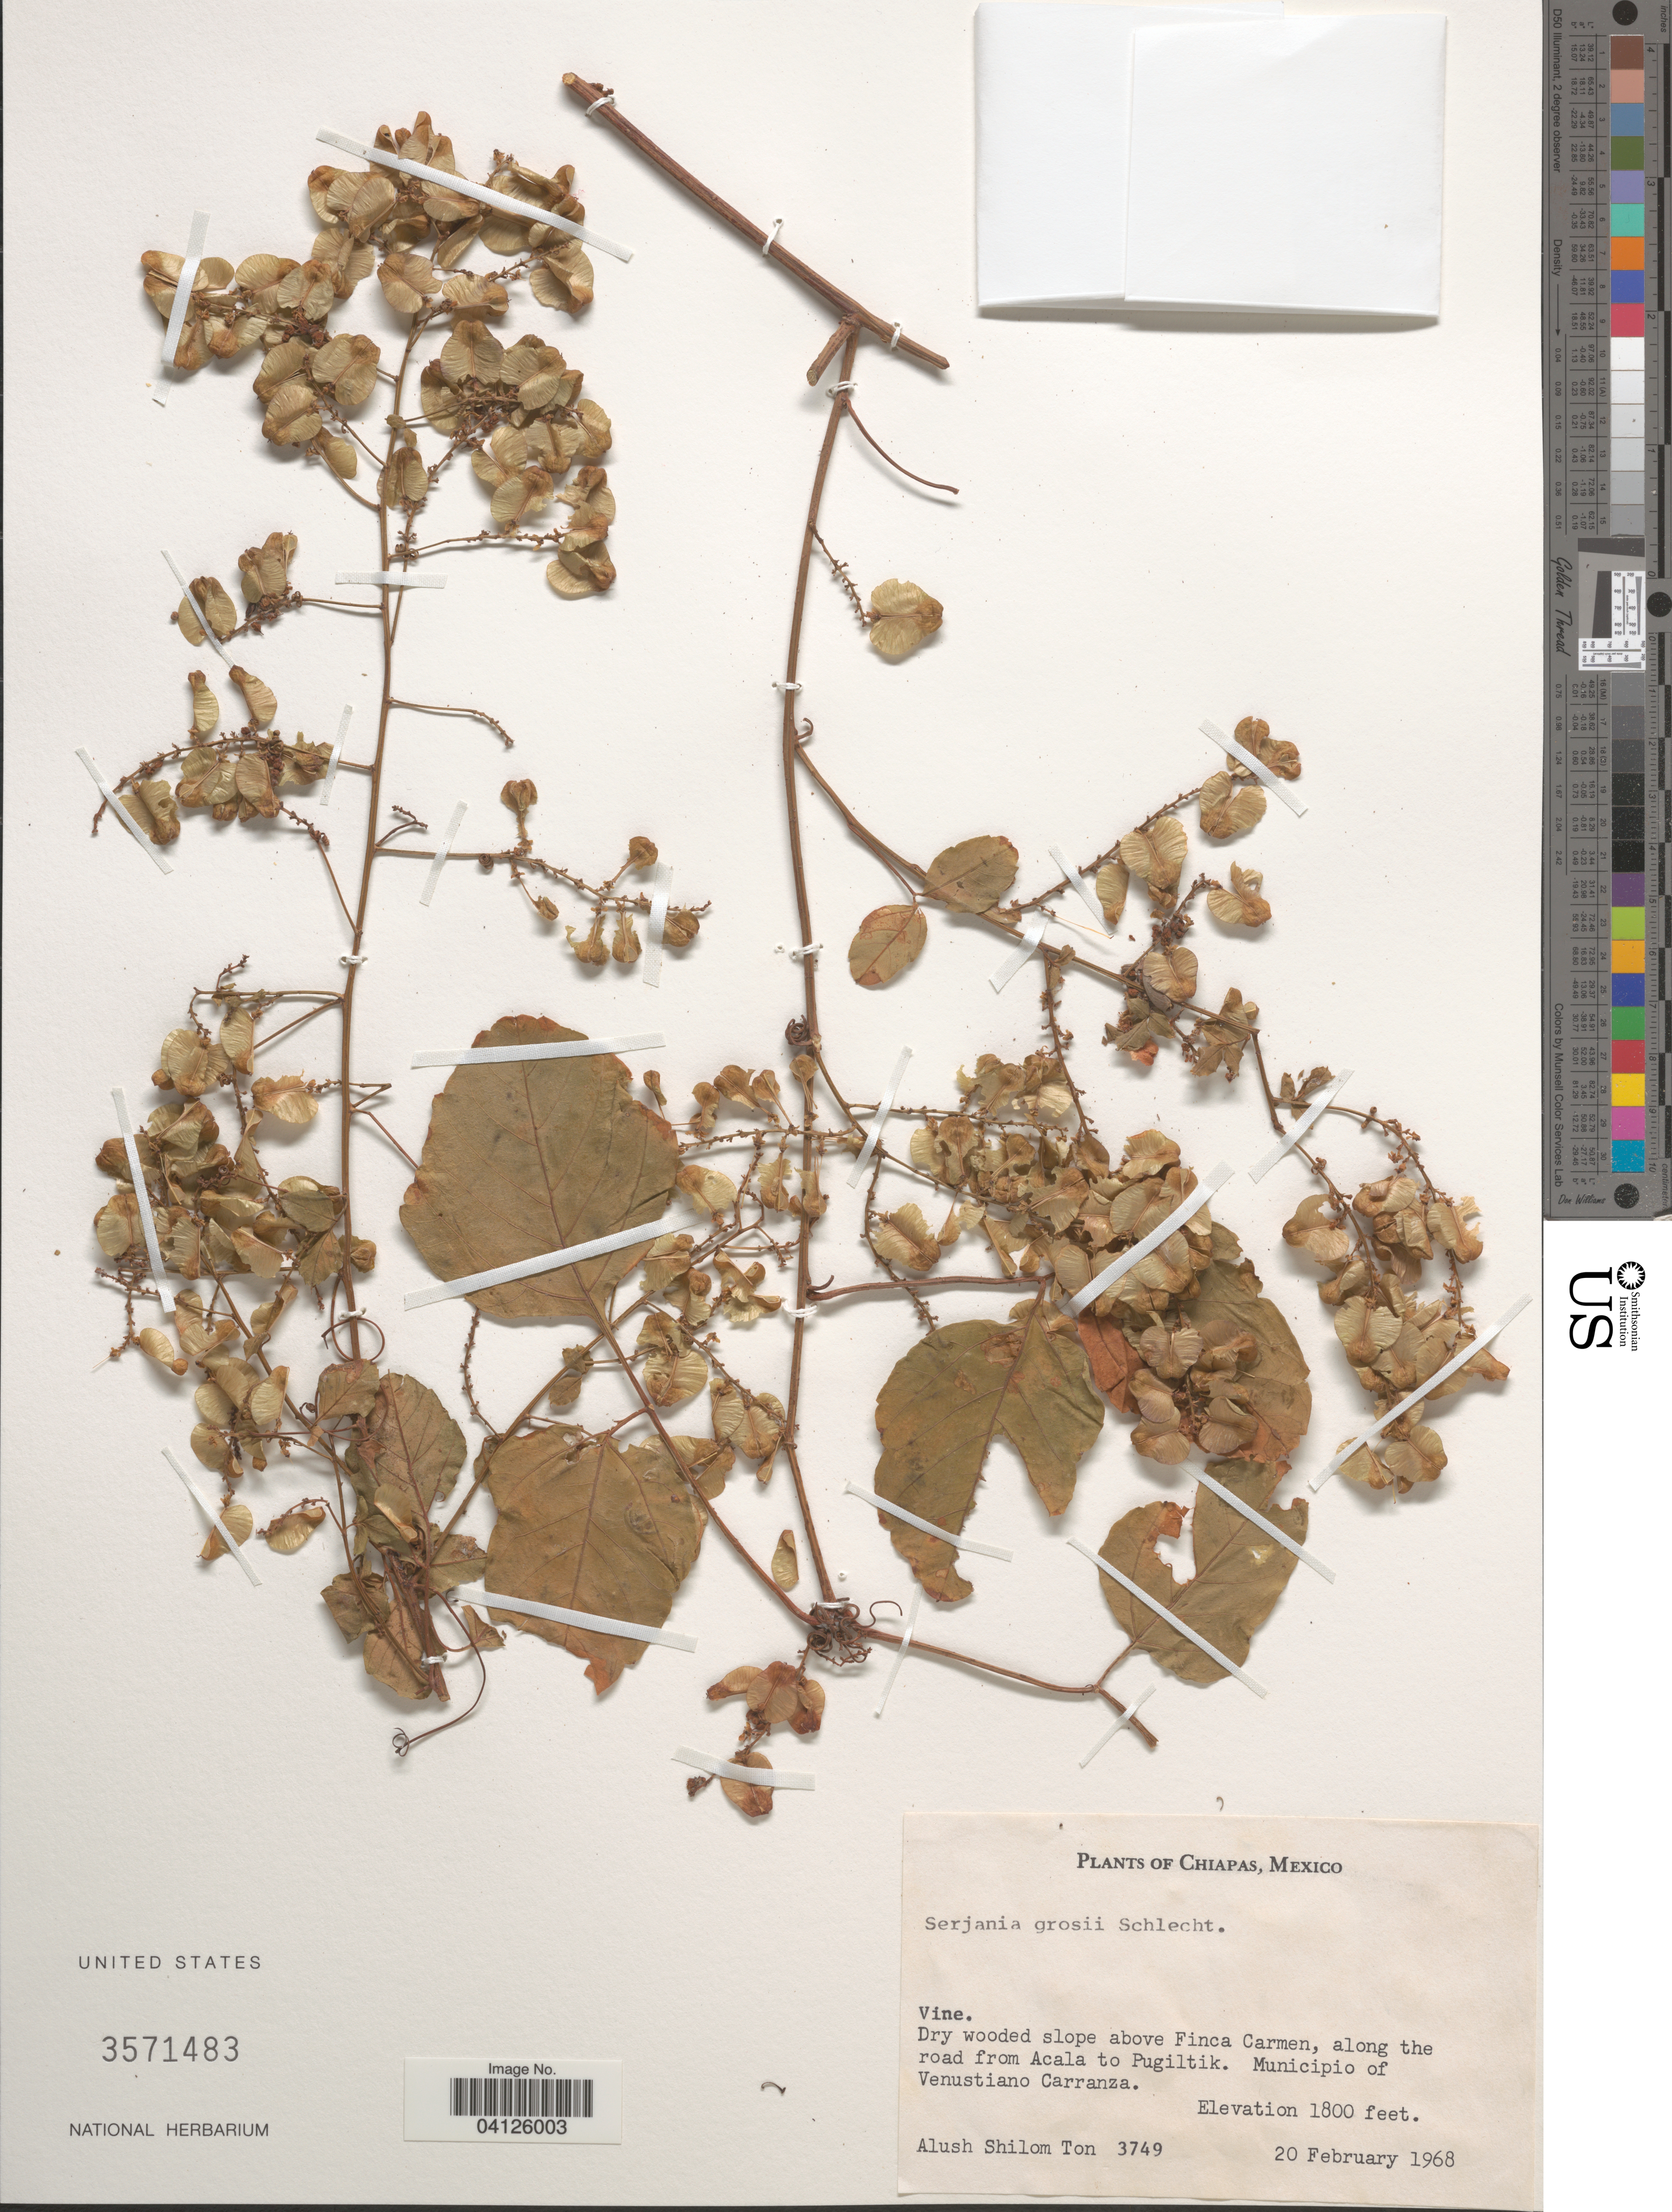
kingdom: Plantae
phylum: Tracheophyta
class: Magnoliopsida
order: Sapindales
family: Sapindaceae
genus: Serjania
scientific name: Serjania grosii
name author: Schltdl.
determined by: Acevedo-Rodriguez, P., (US), Smithsonian Institution - National Museum of Natural History (UNITED STATES)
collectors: A. M. Ton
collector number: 3749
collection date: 1968-02-20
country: Mexico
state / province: Chiapas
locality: Dry wooded slope above Finca Carmen, along the road from Acala to Pugiltik. Municipio of Venustiano Carranza.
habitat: Dry wooded slope.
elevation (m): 549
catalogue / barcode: US 3571483